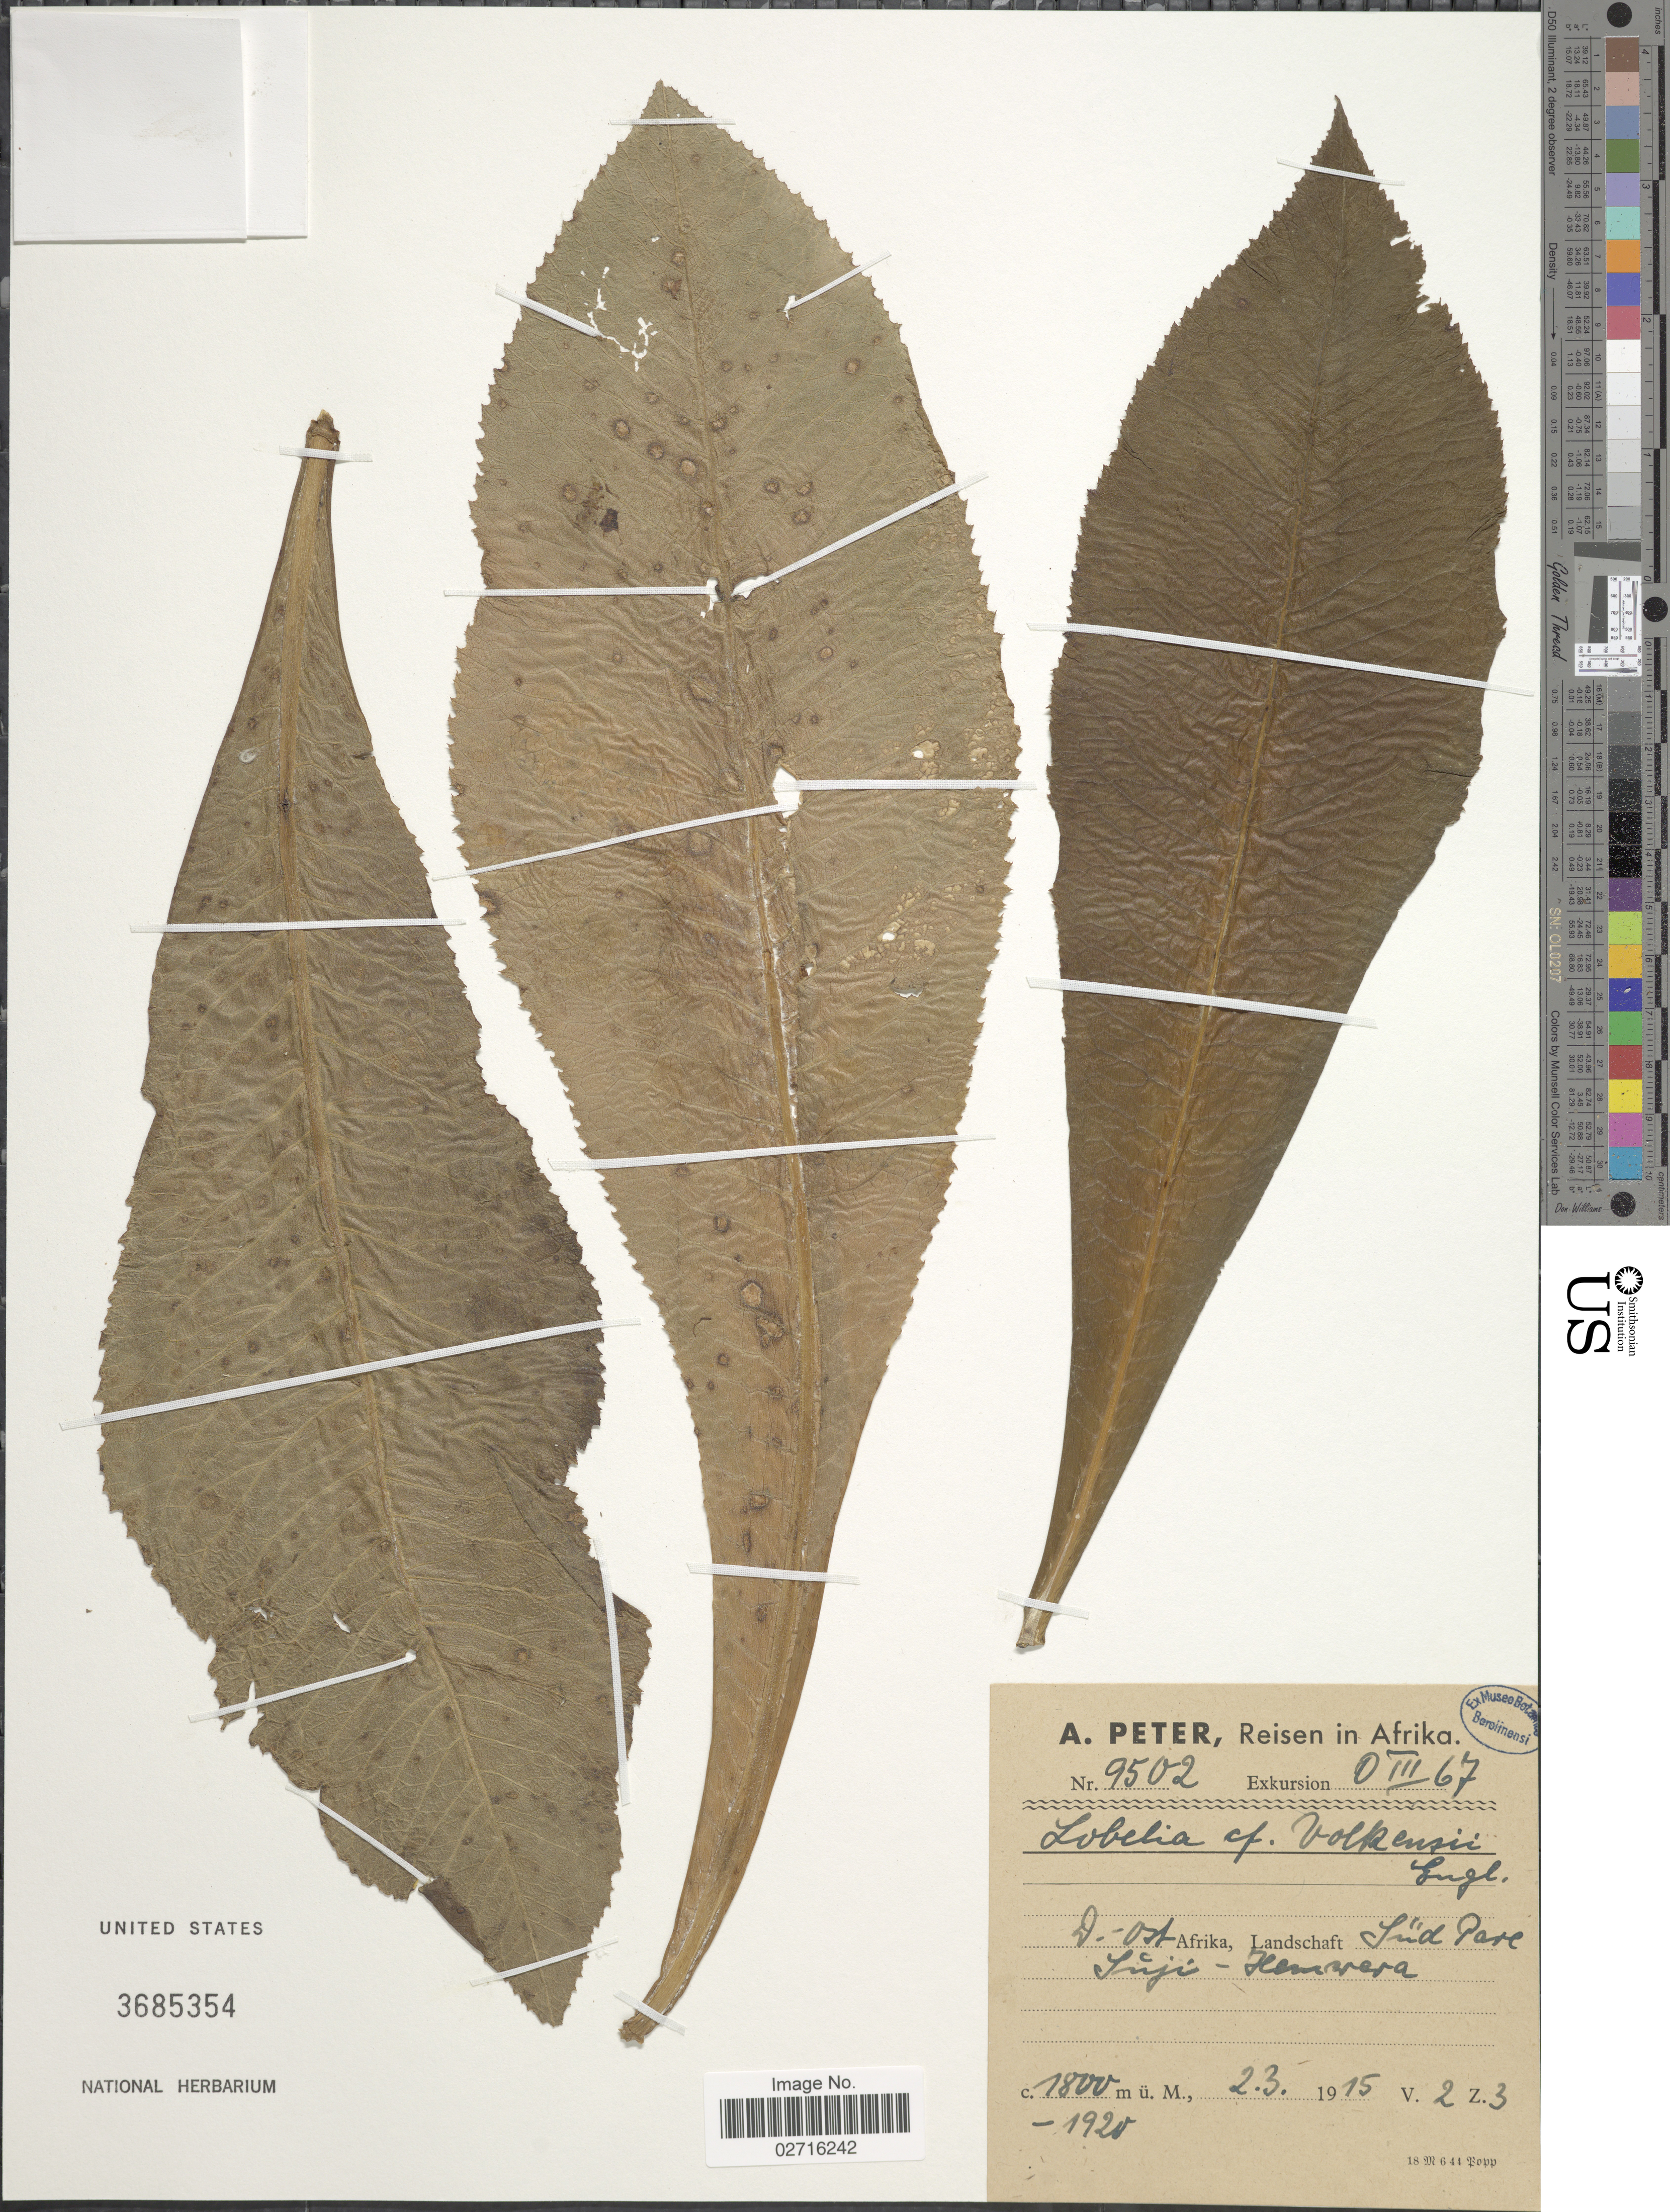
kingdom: Plantae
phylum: Tracheophyta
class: Magnoliopsida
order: Asterales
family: Campanulaceae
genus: Lobelia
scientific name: Lobelia volkensii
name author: Engl.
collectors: A. Peter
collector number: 9502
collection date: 1915-03-02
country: Tanzania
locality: D-Ost Afrika, Landschaft Süd Pare. Suji - Hemwera.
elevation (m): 1800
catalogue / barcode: US 3685354